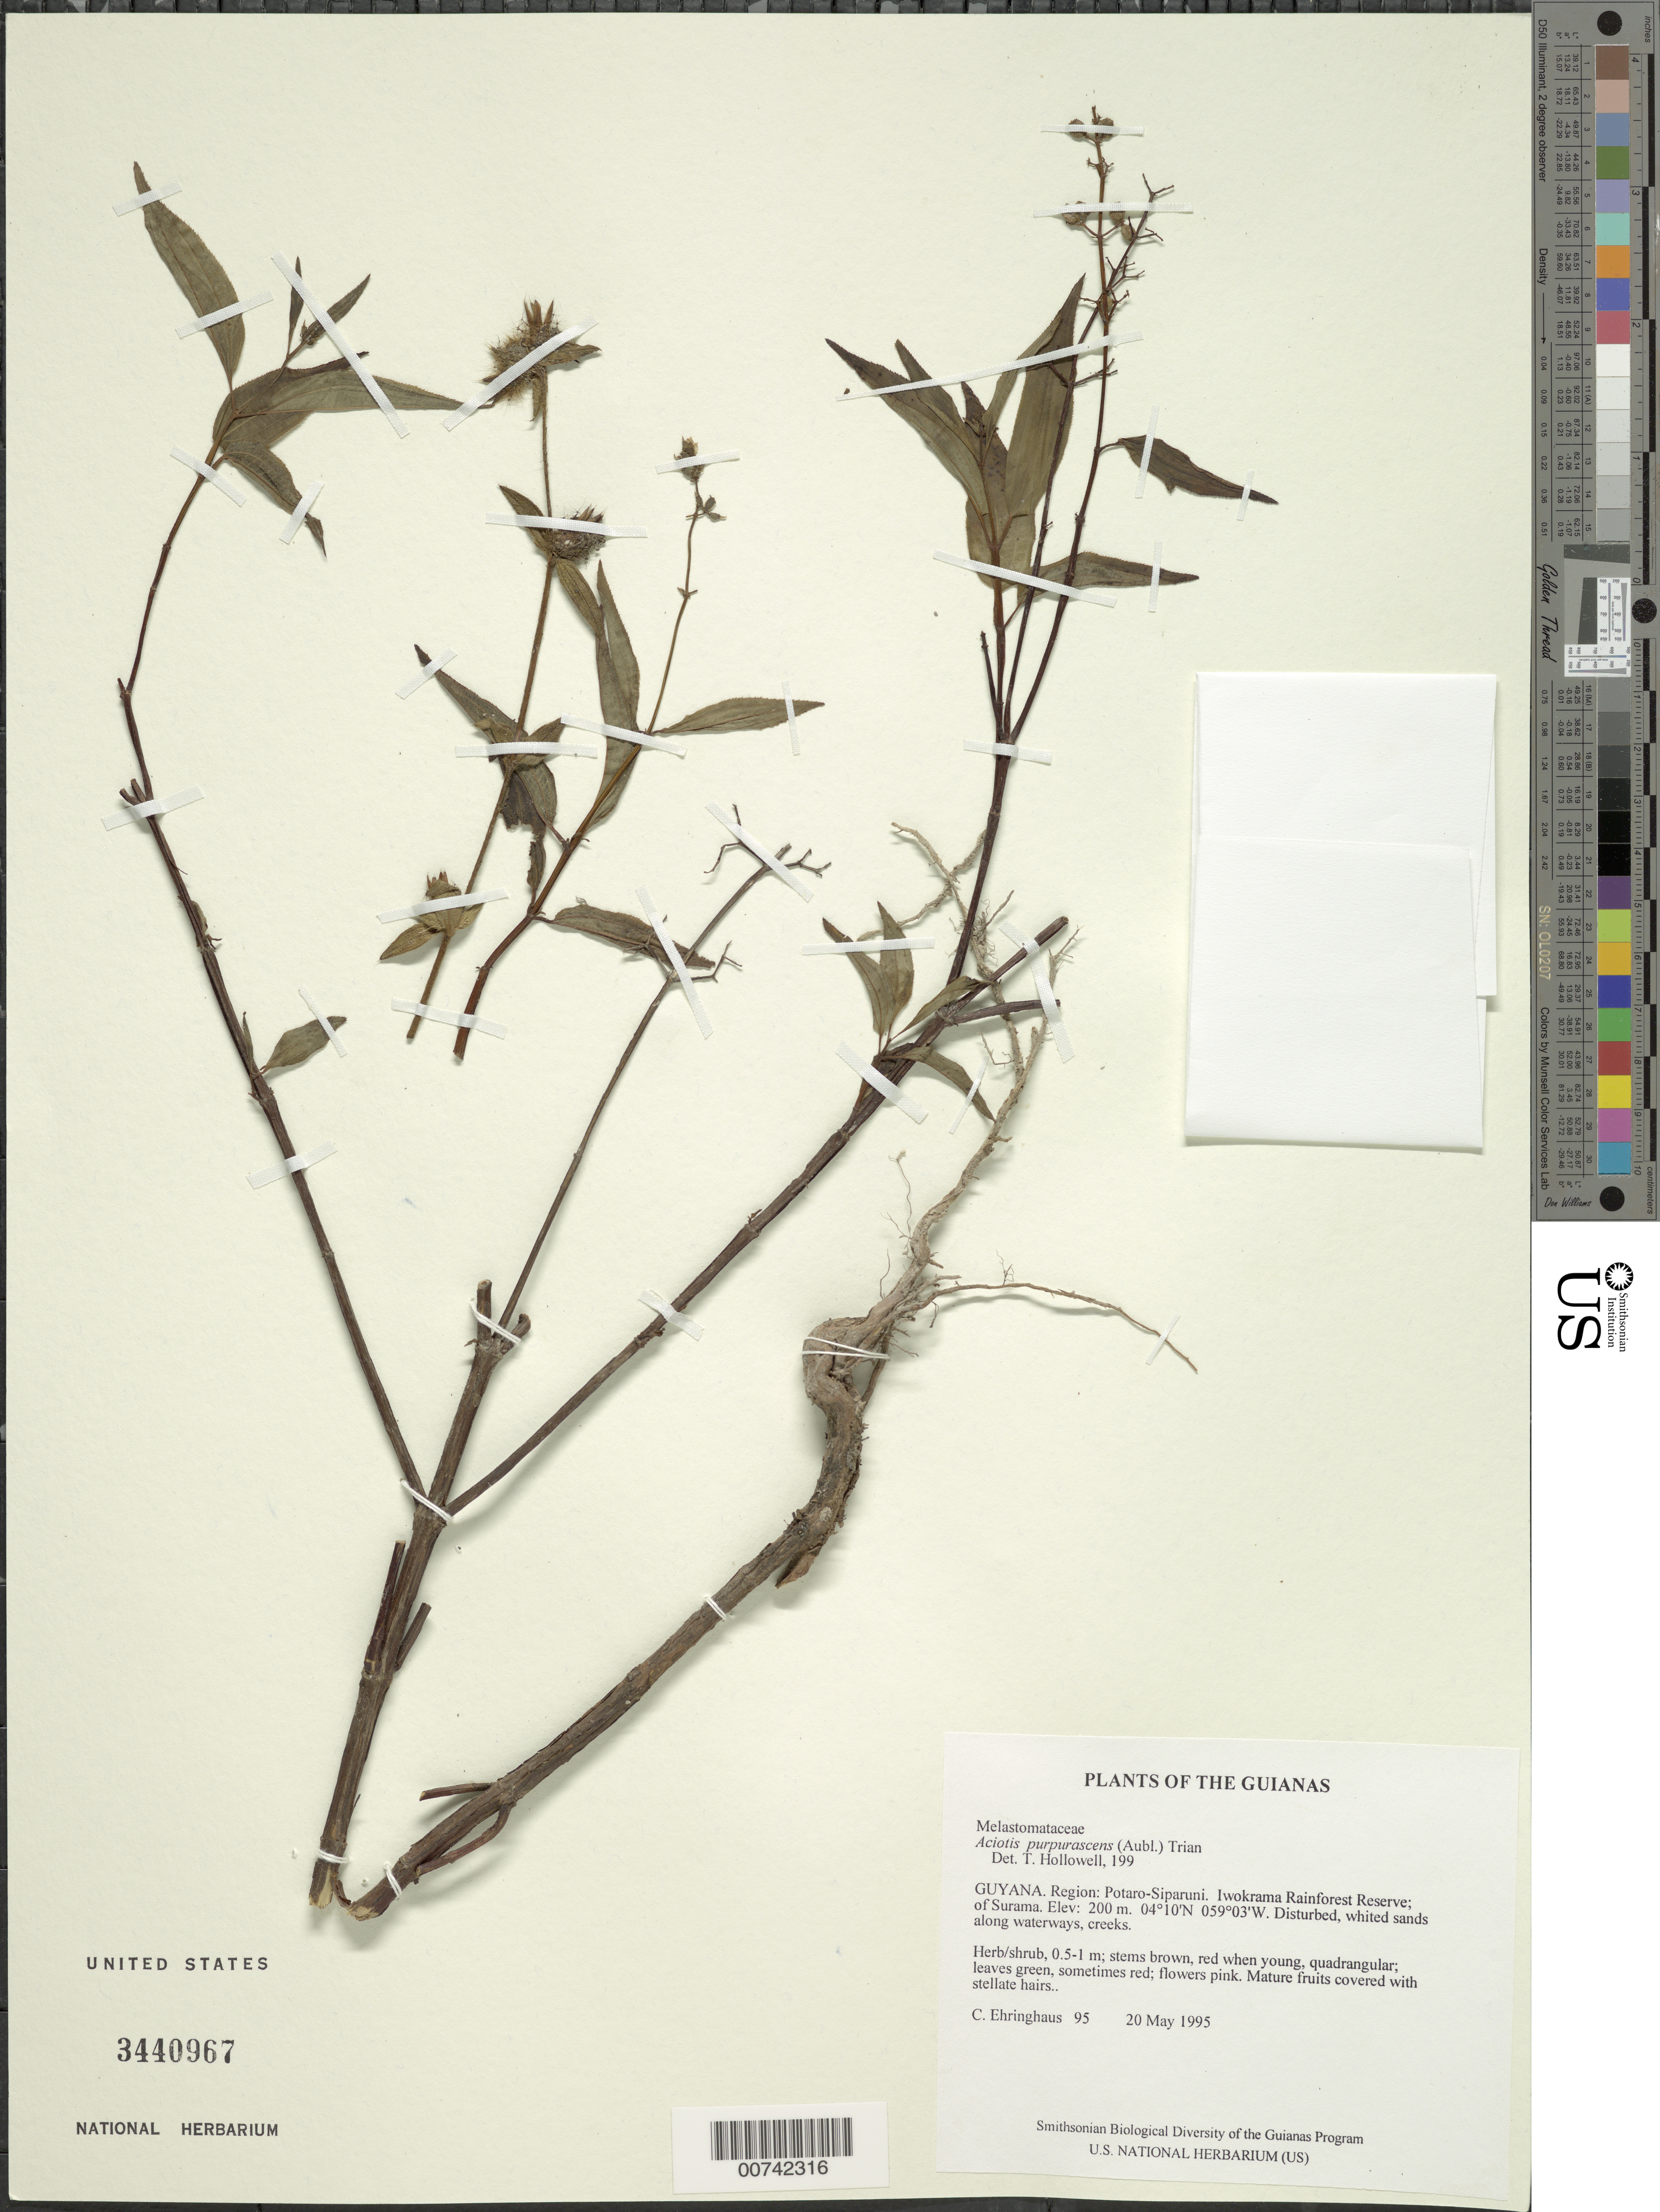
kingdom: Plantae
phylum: Tracheophyta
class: Magnoliopsida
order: Myrtales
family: Melastomataceae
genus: Pterolepis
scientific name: Pterolepis sp.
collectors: C. Ehringhaus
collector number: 95 a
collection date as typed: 20 May 1995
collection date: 1995-05-20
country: Guyana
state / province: Potaro-Siparuni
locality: Iwokrama Rainforest Reserve; N of Surama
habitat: Disturbed, whited sands along waterways, creeks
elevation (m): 200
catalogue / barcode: US 3440967